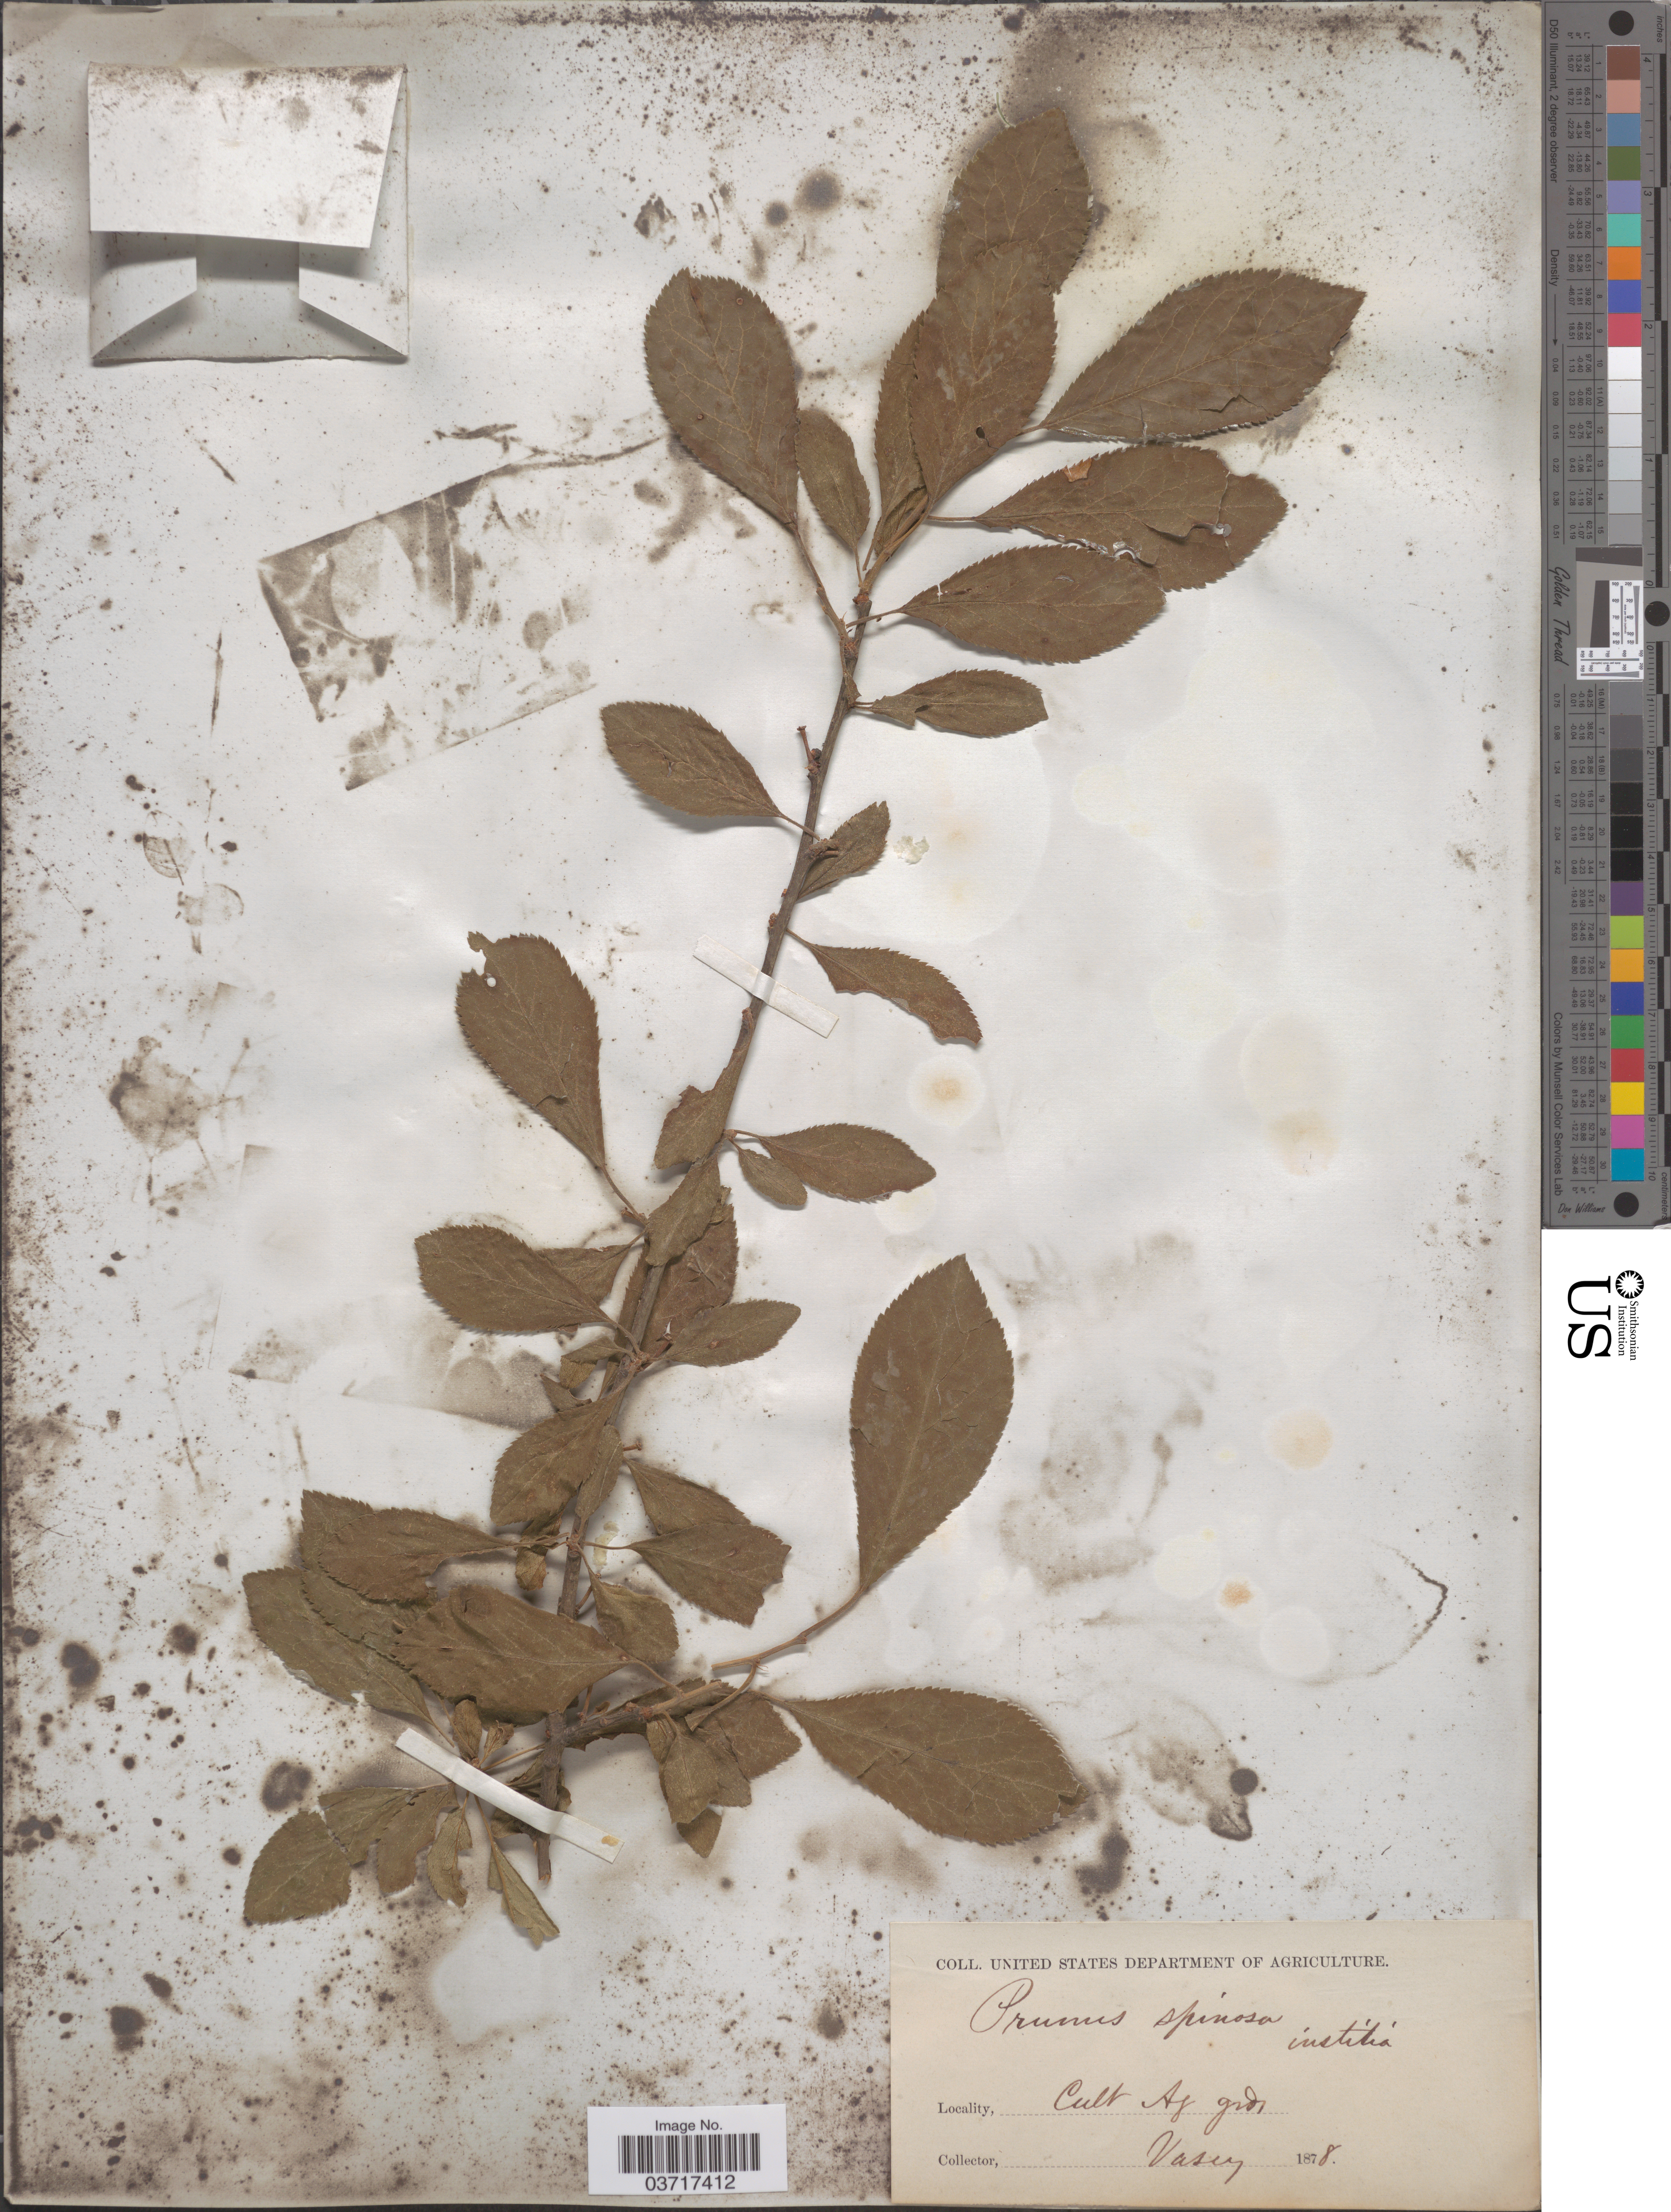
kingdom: Plantae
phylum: Tracheophyta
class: Magnoliopsida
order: Rosales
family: Rosaceae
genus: Prunus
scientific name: Prunus insititia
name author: L.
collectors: Vasey, --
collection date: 1878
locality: Ag grds.